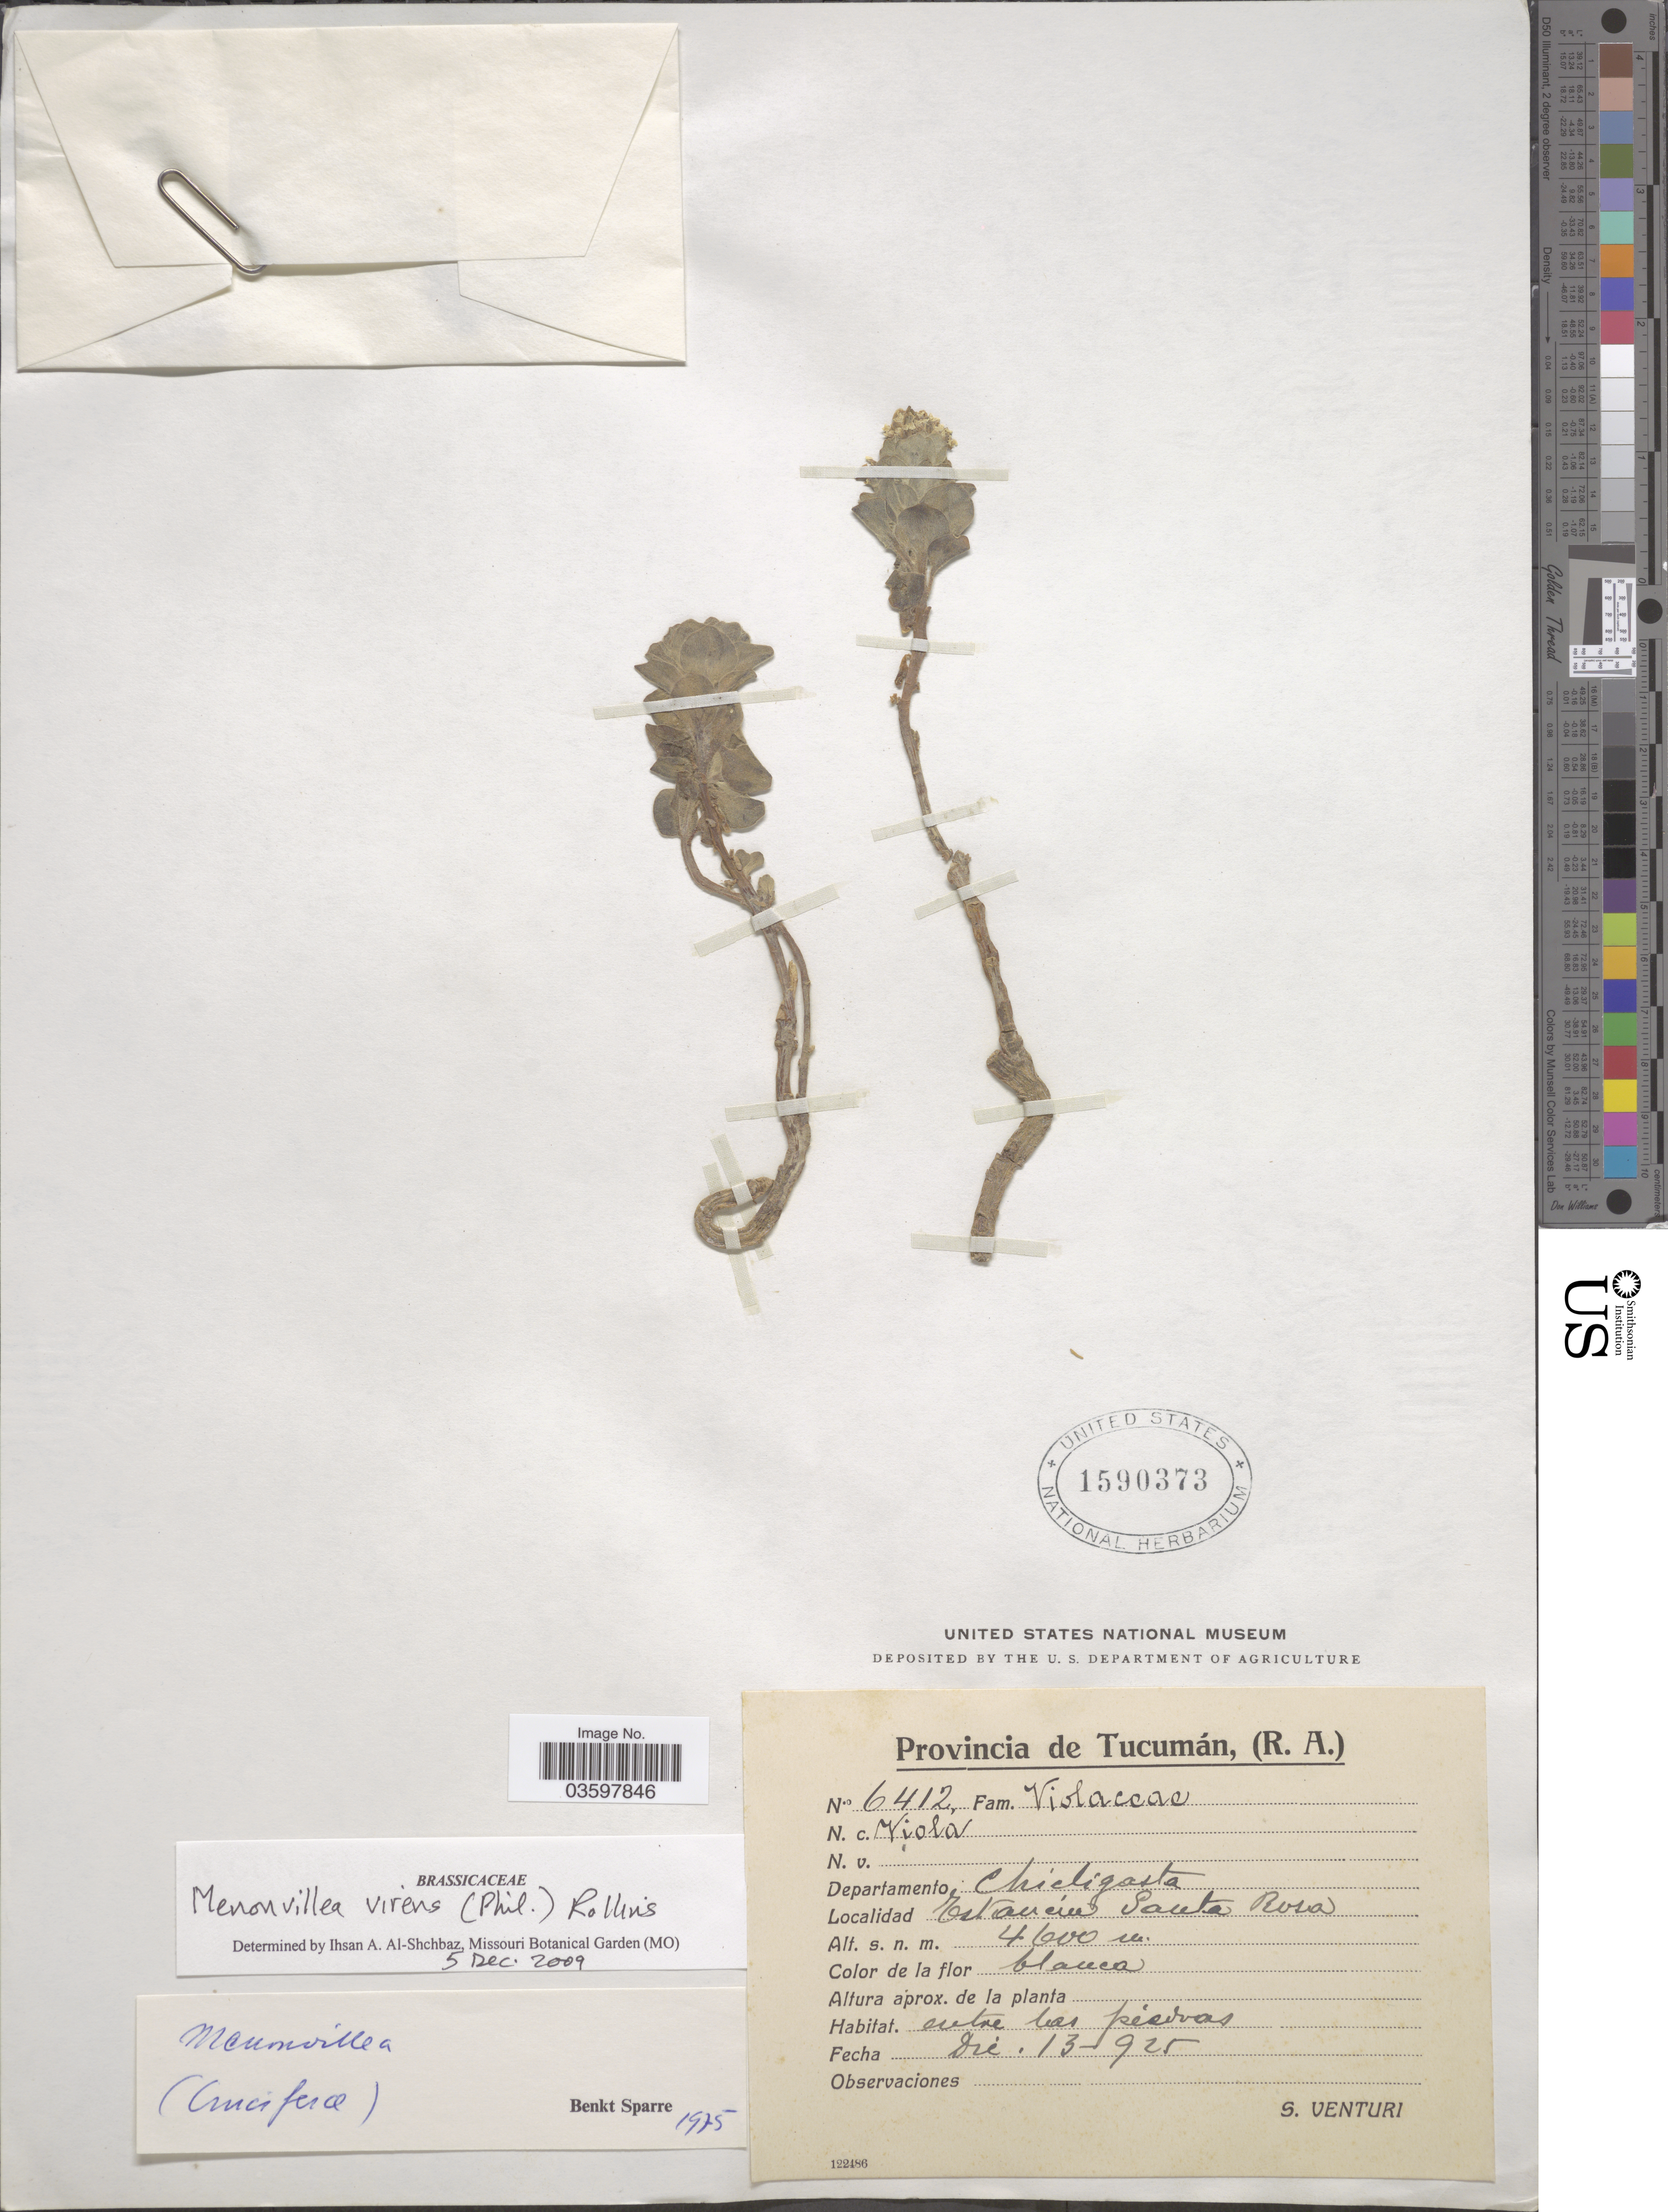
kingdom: Plantae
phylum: Tracheophyta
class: Magnoliopsida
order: Brassicales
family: Brassicaceae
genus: Menonvillea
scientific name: Menonvillea virens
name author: (Phil.) Rollins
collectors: S. Venturi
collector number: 6412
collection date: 1925-12-13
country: Argentina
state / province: Tucuman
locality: Departamento Chicligasta. Estancia Santa Rosa.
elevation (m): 4600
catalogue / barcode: US 1590373